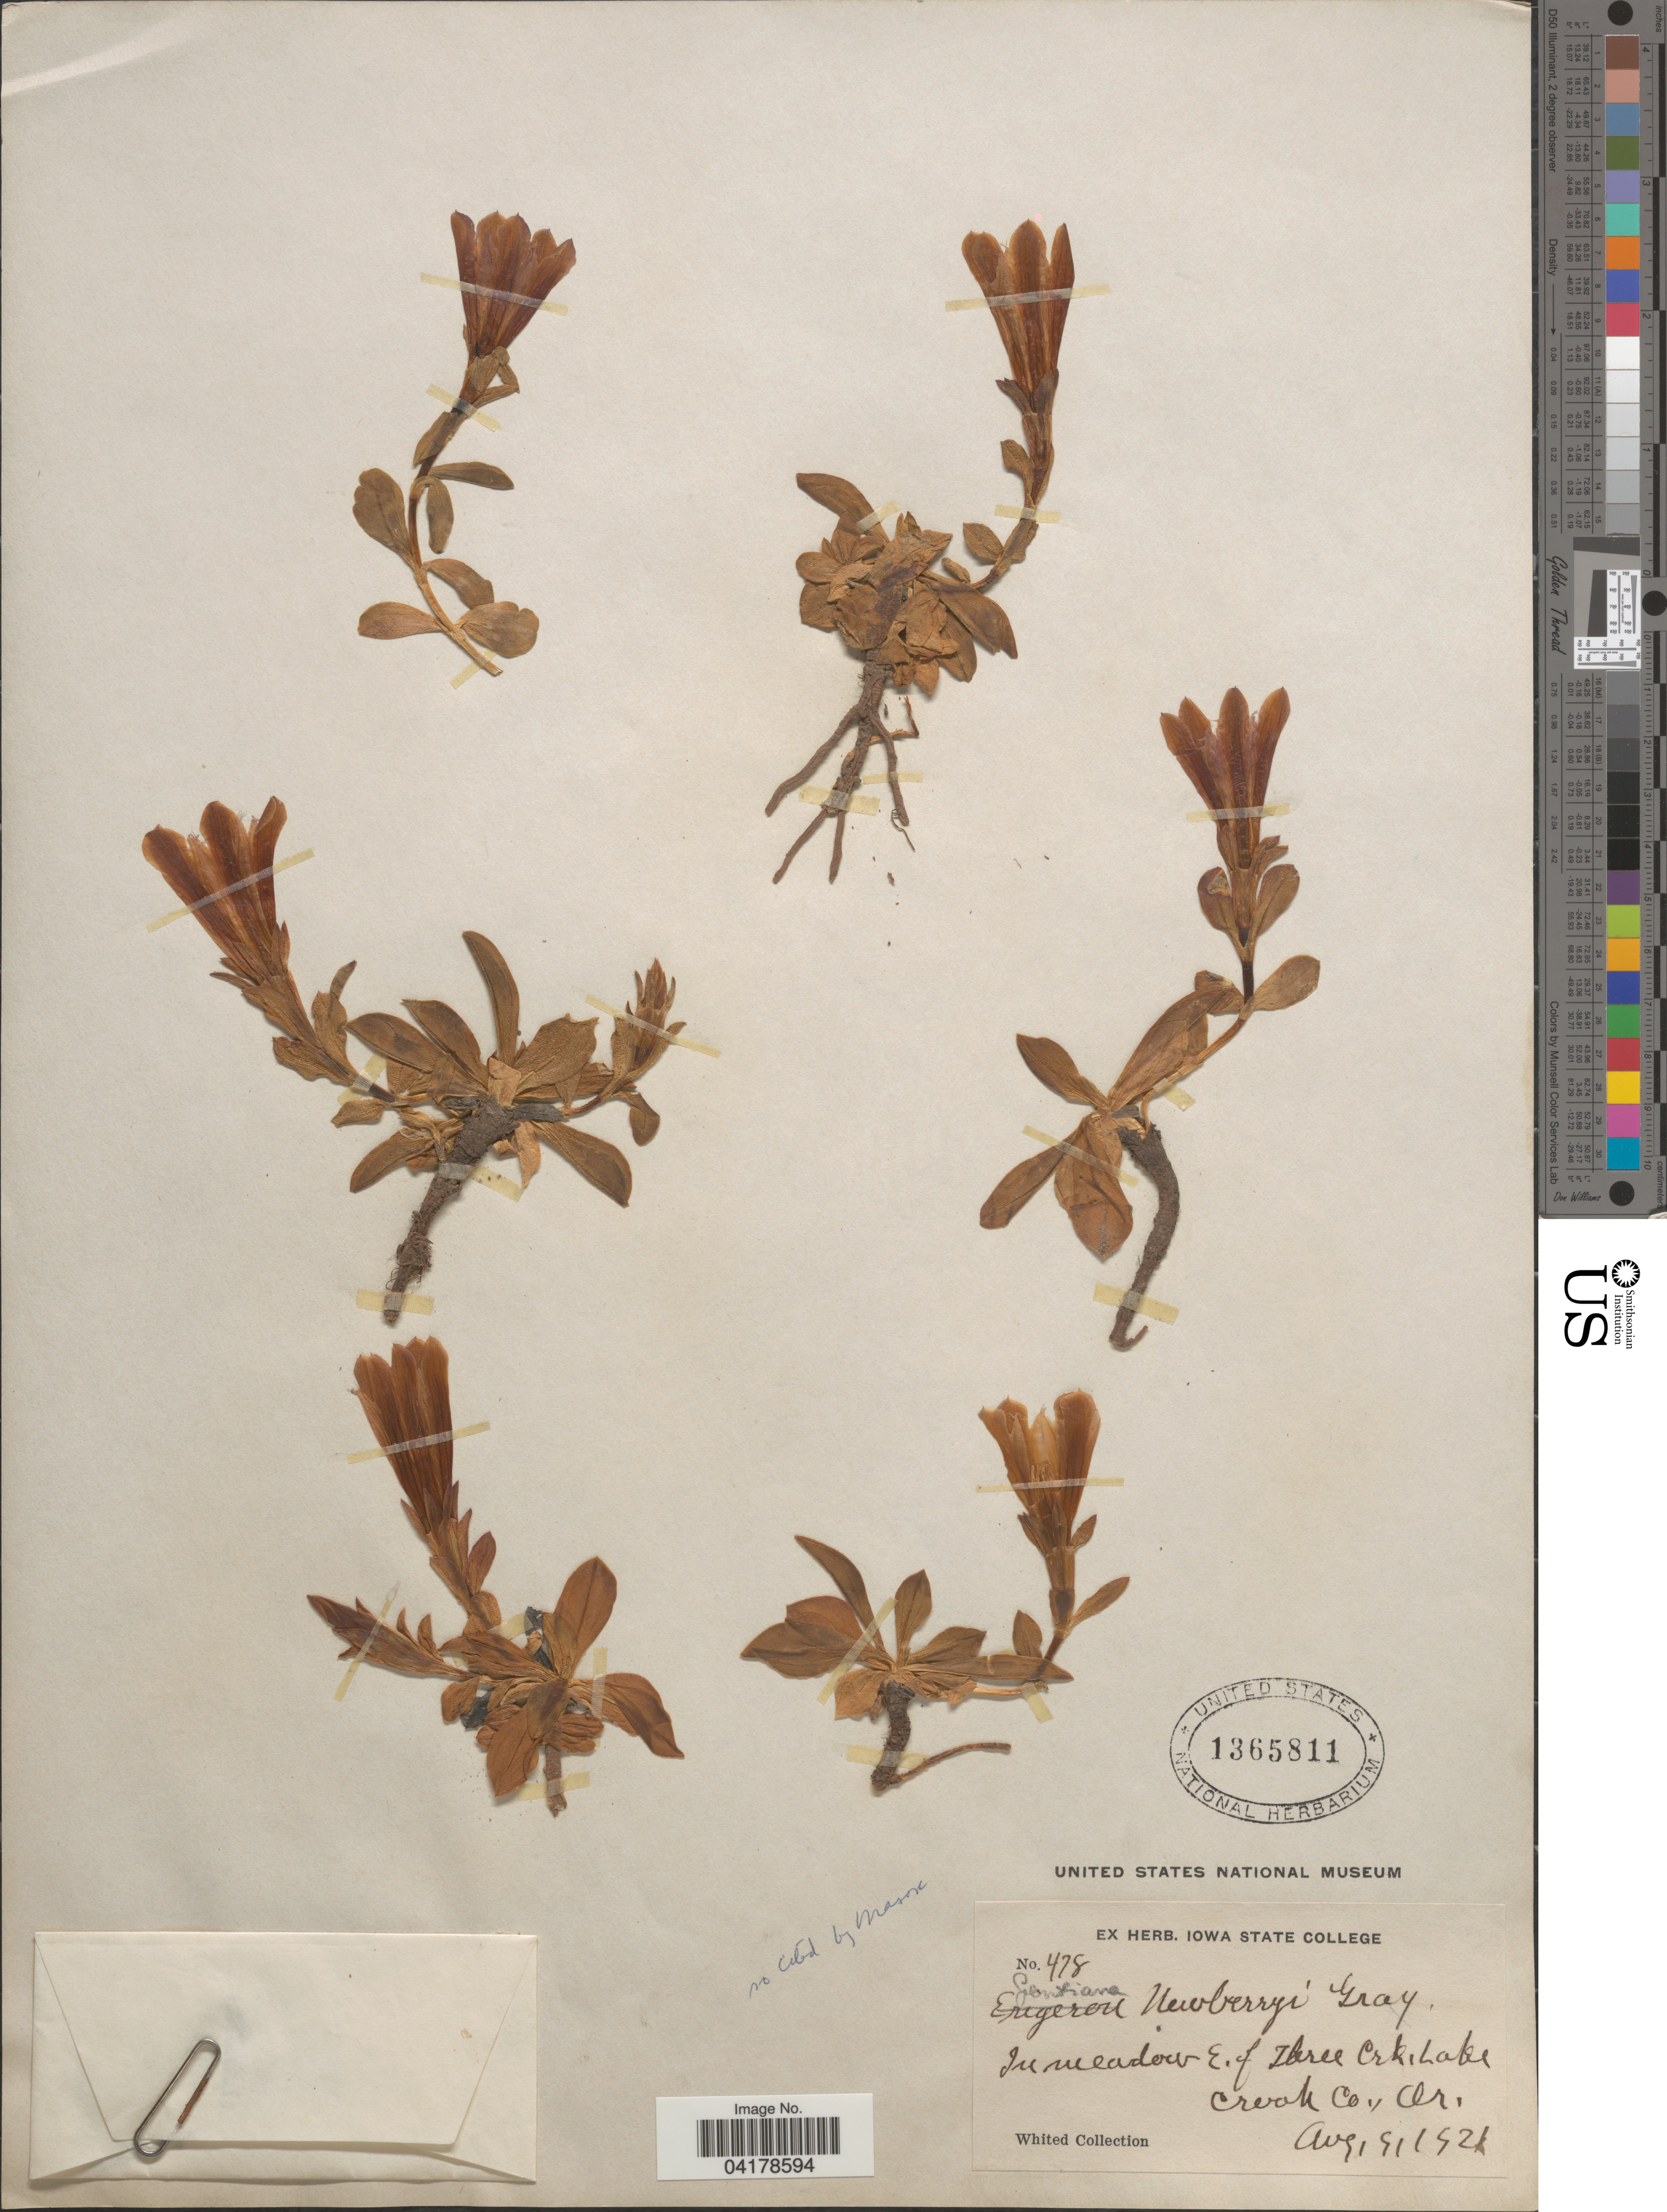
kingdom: Plantae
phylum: Tracheophyta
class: Magnoliopsida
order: Gentianales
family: Gentianaceae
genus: Gentiana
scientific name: Gentiana newberryi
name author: A. Gray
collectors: Whited Collection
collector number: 478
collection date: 1921-08-09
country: United States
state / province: Oregon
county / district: Crook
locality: In meadow E. of Three Crk. Lake. Crook Co.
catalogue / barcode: US 1365811